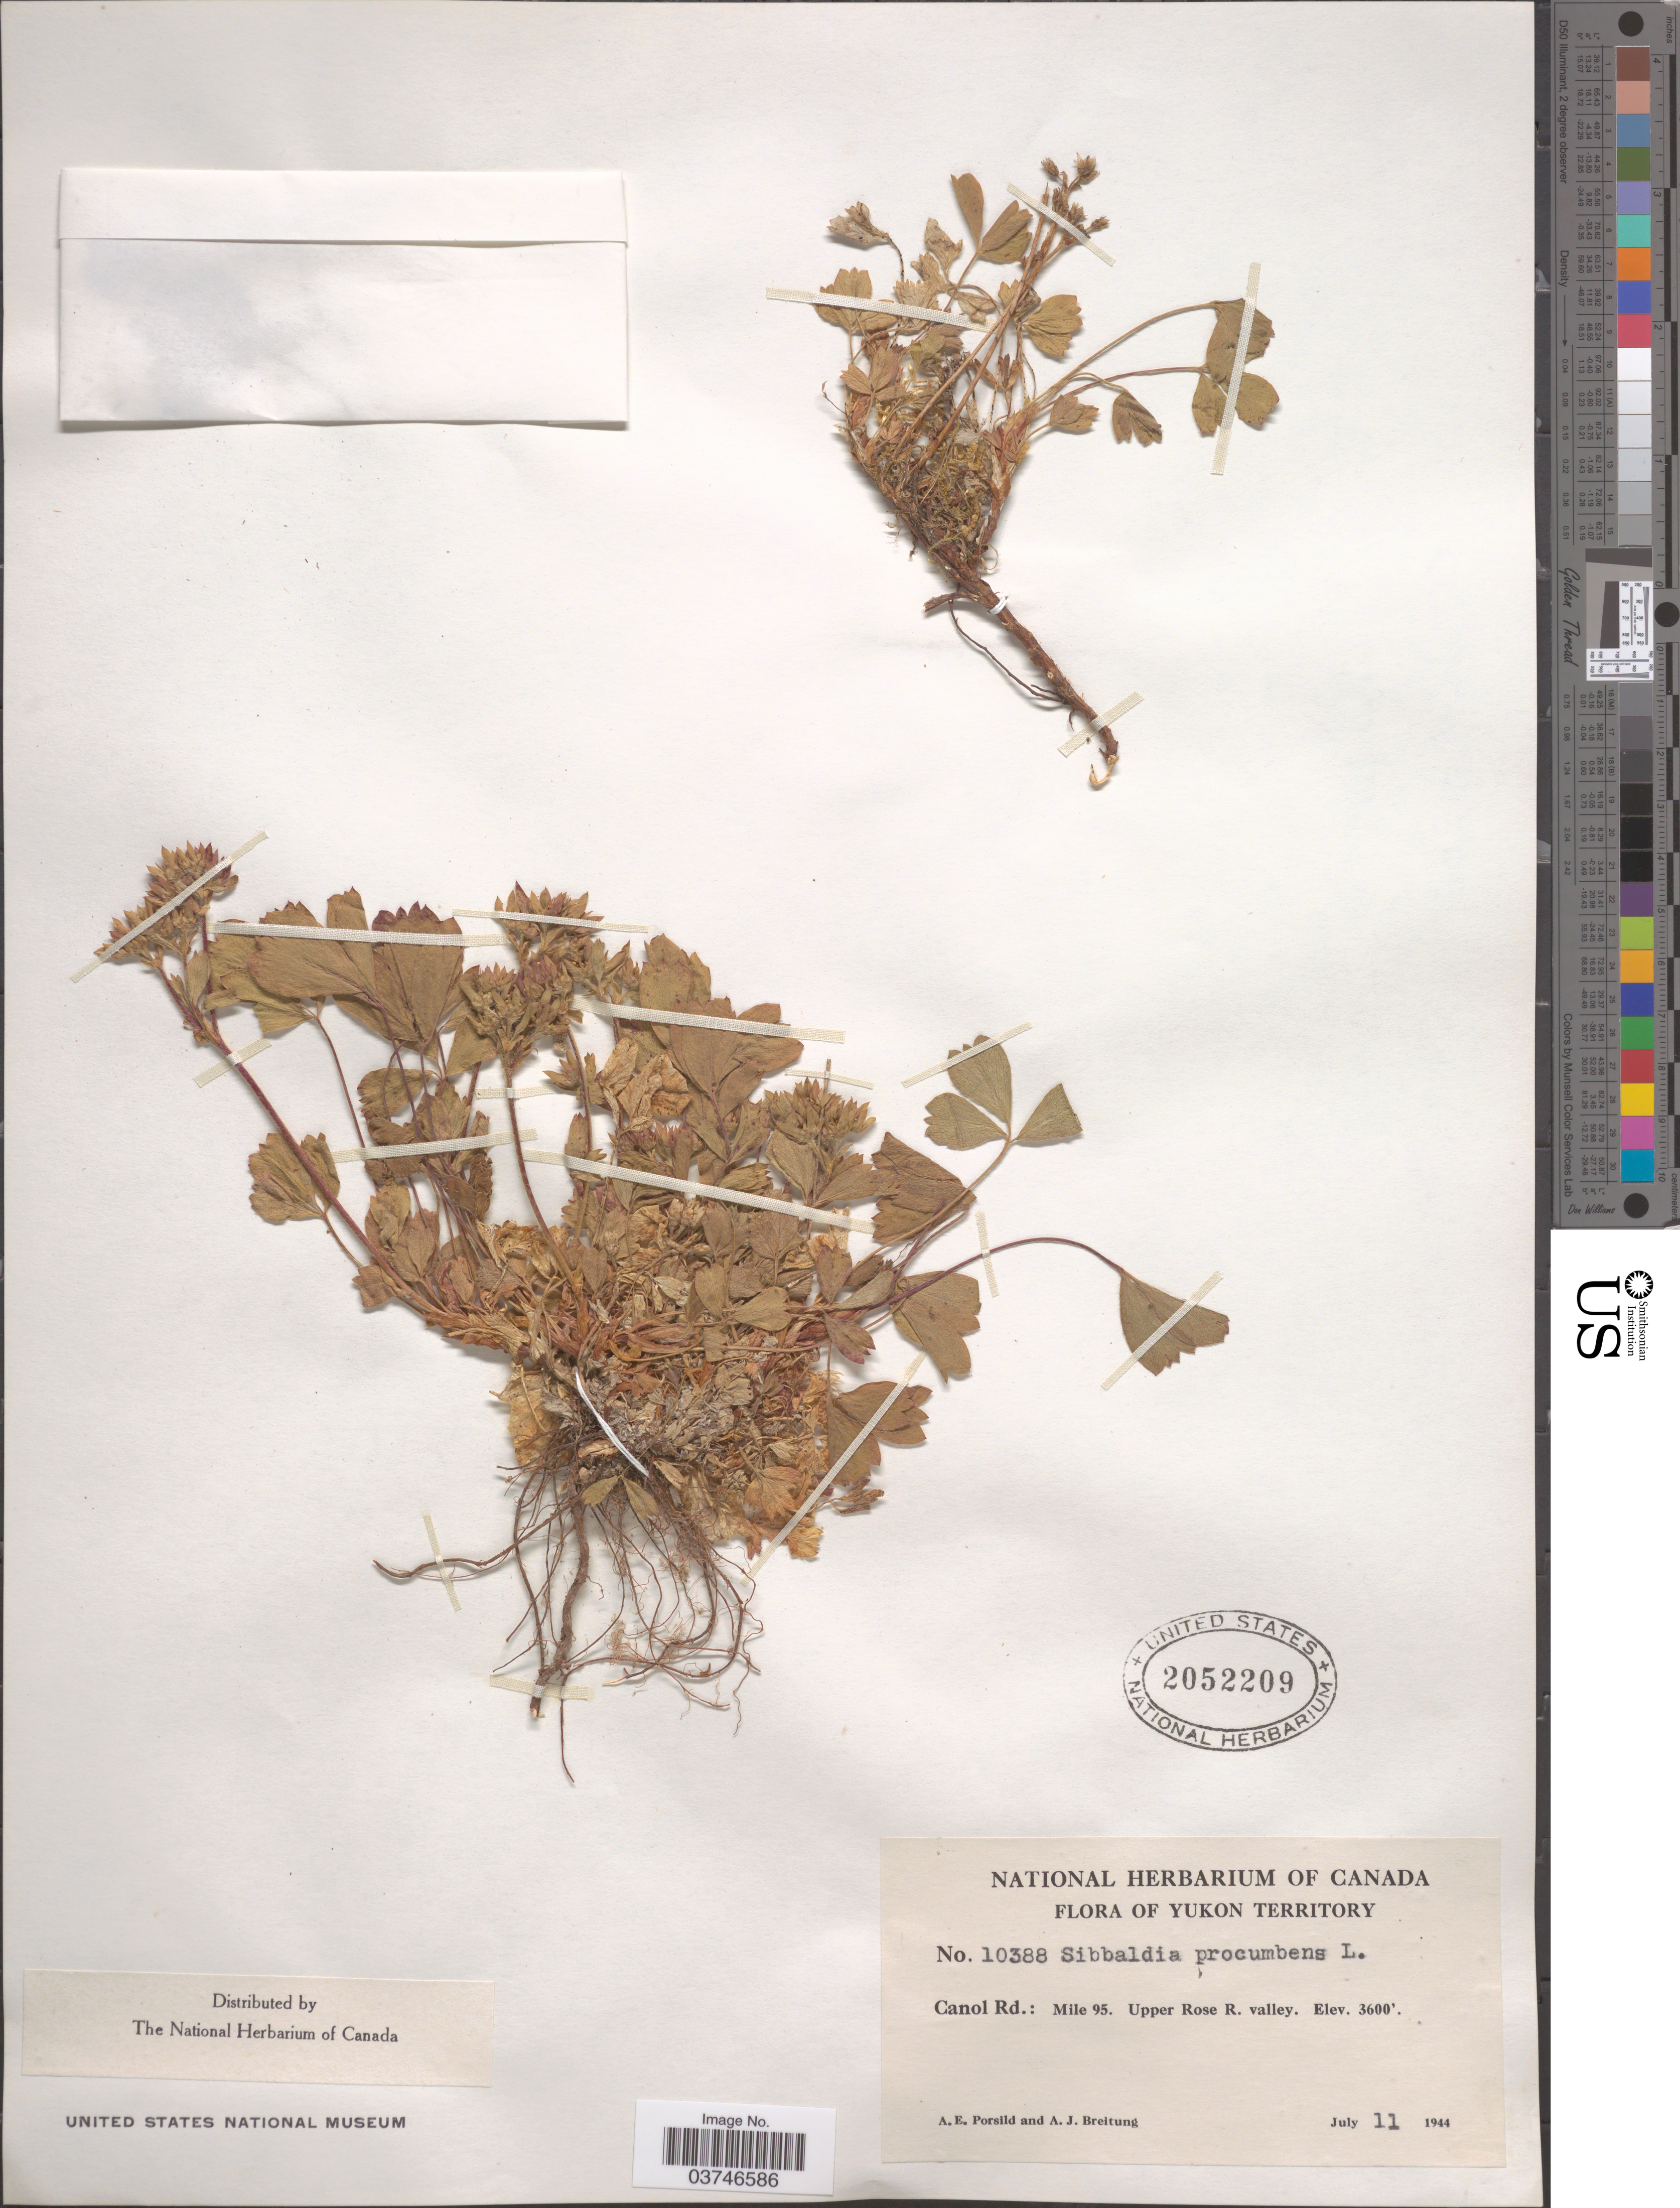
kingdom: Plantae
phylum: Tracheophyta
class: Magnoliopsida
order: Rosales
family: Rosaceae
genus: Sibbaldia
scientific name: Sibbaldia procumbens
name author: L.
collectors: A. E. Porsild & A. Breitung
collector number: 10388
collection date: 1944-07-11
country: Canada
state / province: Yukon Territory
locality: Canol Rd.: Mile 95. Upper Rose R. valley.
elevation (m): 1097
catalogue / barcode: US 2052209